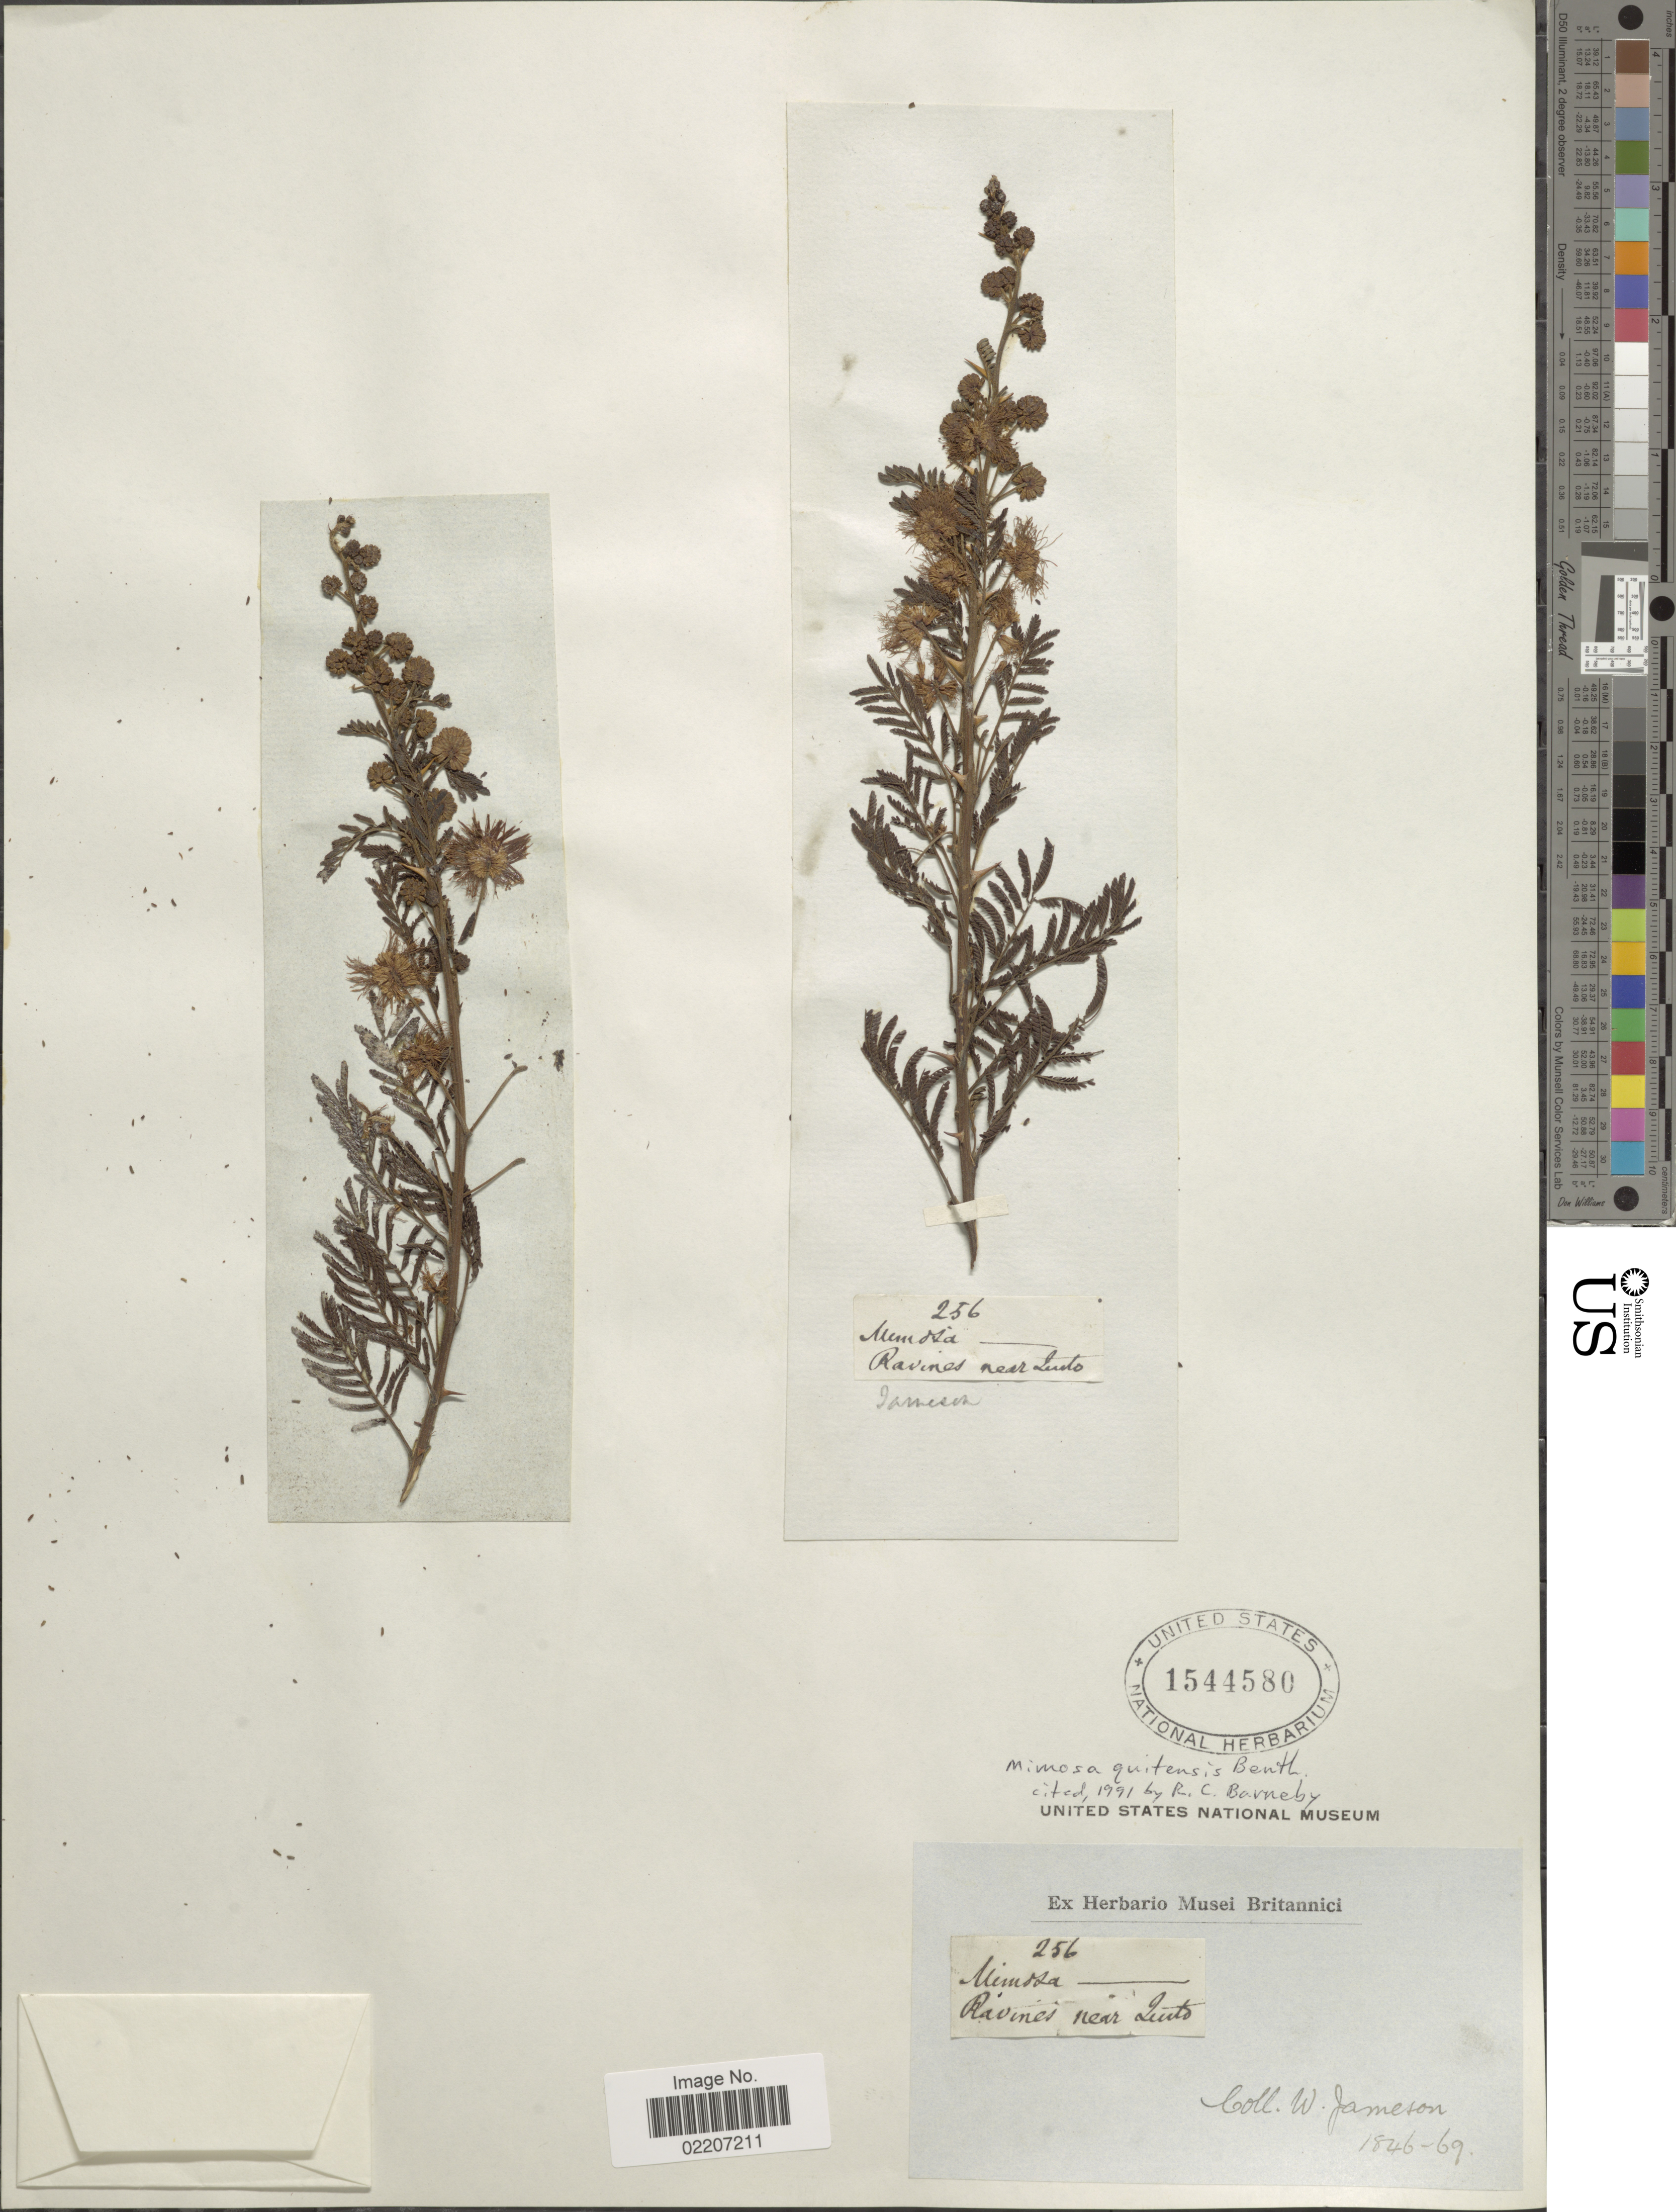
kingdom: Plantae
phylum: Tracheophyta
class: Magnoliopsida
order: Fabales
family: Fabaceae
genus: Mimosa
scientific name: Mimosa quitensis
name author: Benth.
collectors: W. Jameson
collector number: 256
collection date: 1846/1869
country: Ecuador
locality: Ravines near Quito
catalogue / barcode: US 1544580